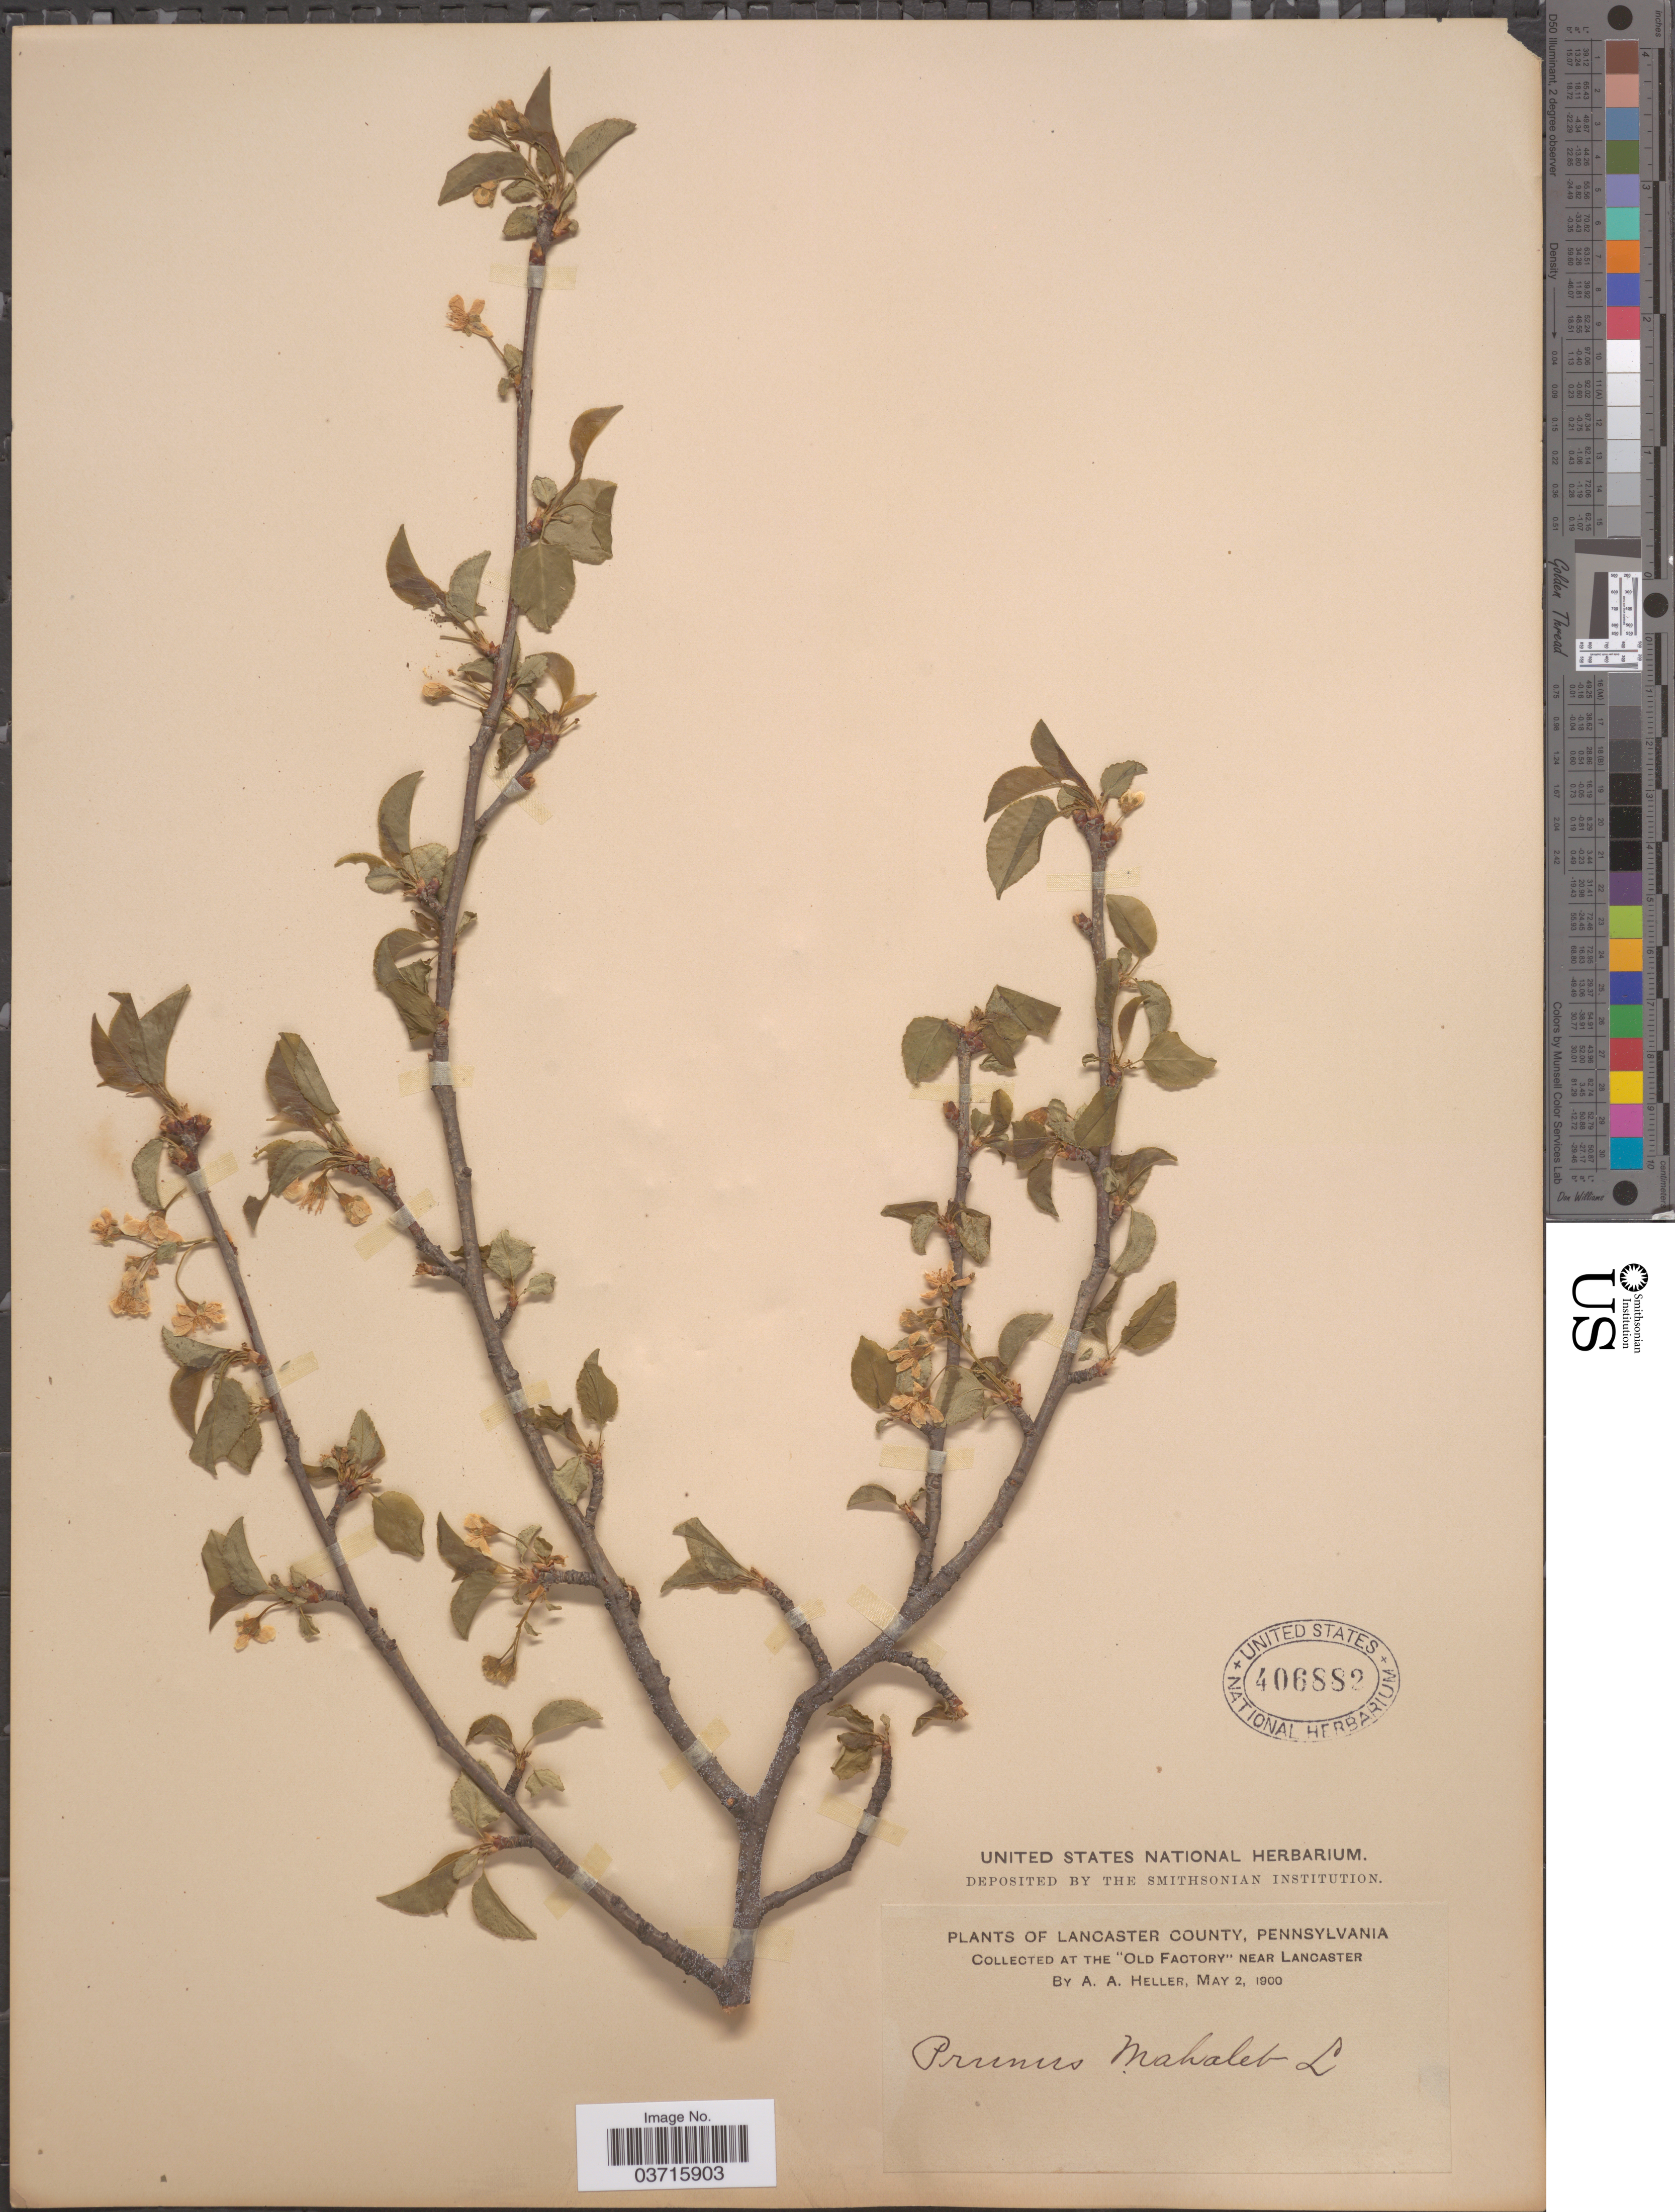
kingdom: Plantae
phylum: Tracheophyta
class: Magnoliopsida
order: Rosales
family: Rosaceae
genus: Prunus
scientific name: Prunus mahaleb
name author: L.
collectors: A. A. Heller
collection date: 1900-05-02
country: United States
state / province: Pennsylvania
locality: Lancaster County, At The "Old Factory" near Lancaster.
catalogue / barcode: US 406882